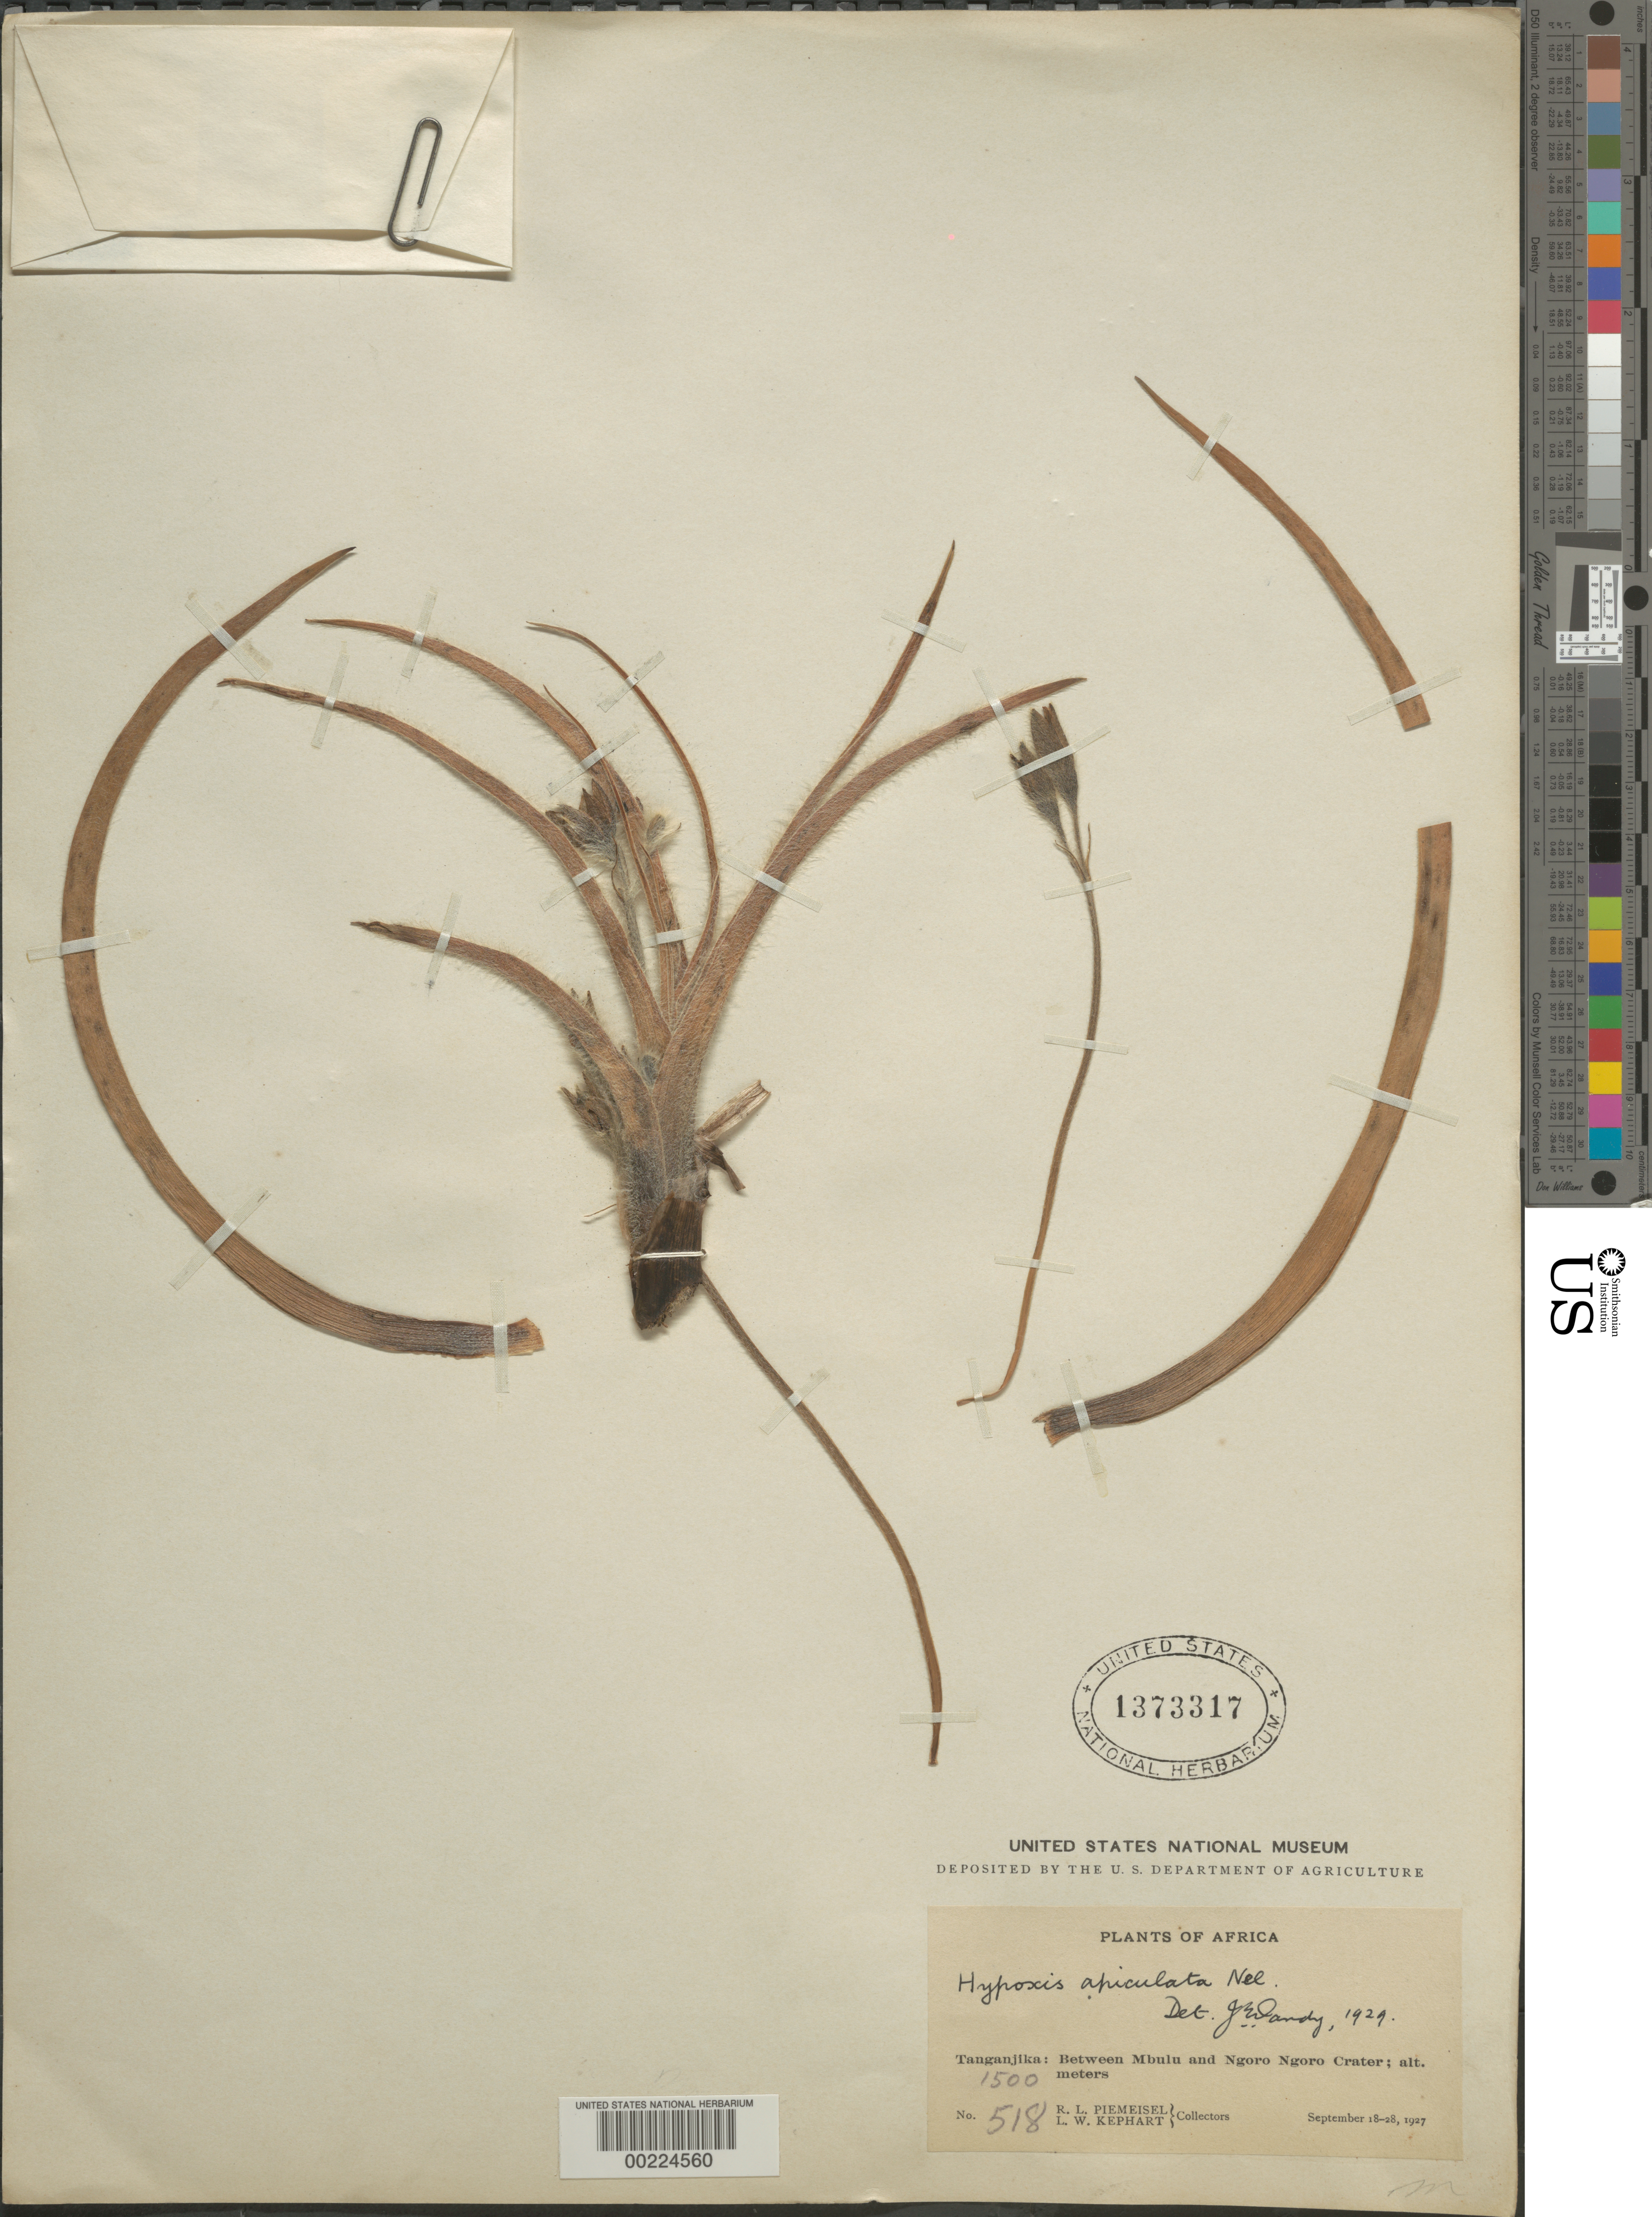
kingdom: Plantae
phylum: Tracheophyta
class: Liliopsida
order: Asparagales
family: Hypoxidaceae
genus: Hypoxis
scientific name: Hypoxis apiculata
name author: Nel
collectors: R. L. Piemeisel & L. W. Kephart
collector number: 518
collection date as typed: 18 Sep 1927 to 28 Sep 1927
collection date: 1927-09-18/1927-09-28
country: Tanzania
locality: Between mbulu and ngoro ngoro crater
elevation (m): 1500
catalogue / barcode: US 1373317